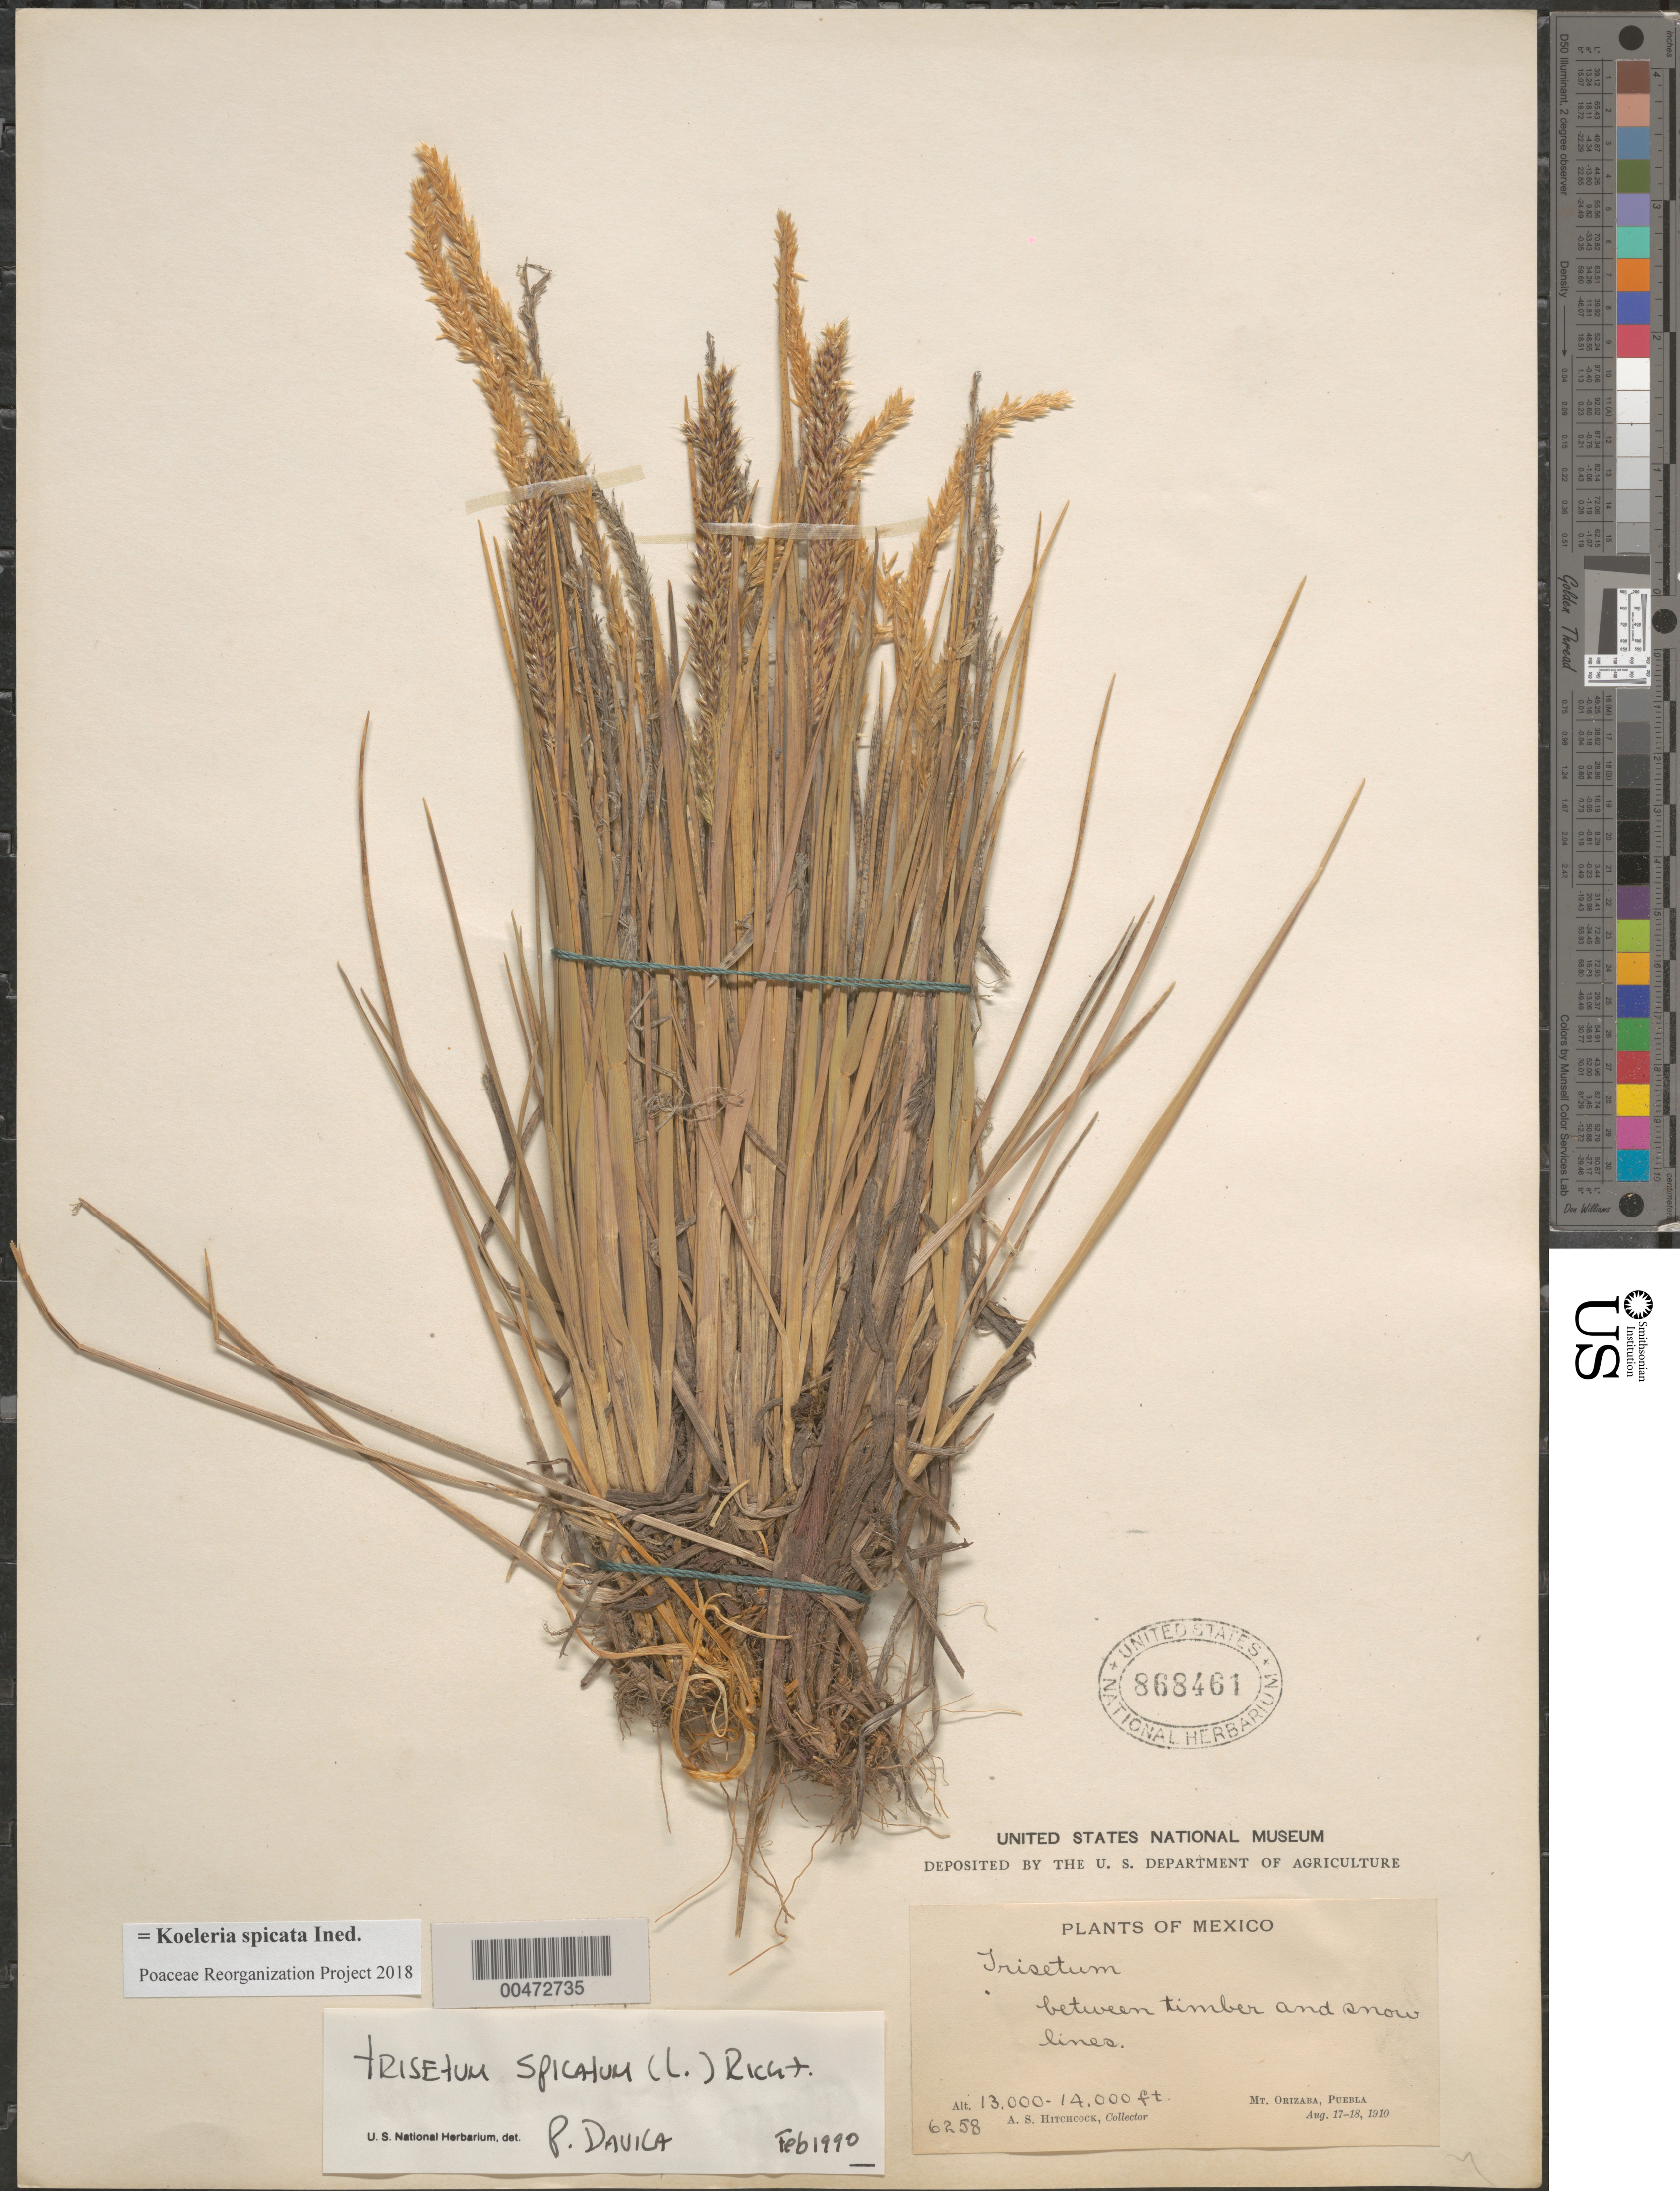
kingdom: Plantae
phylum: Tracheophyta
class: Liliopsida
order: Poales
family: Poaceae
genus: Koeleria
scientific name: Koeleria spicata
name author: (L.) Barberá et al.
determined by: Poaceae Reorganization Project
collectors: A. S. Hitchcock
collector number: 6258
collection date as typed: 17 Aug 1910 to 18 Aug 1910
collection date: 1910-08-17/1910-08-18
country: Mexico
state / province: Puebla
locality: Mt Orizaba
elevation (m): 3962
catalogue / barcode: US 868461